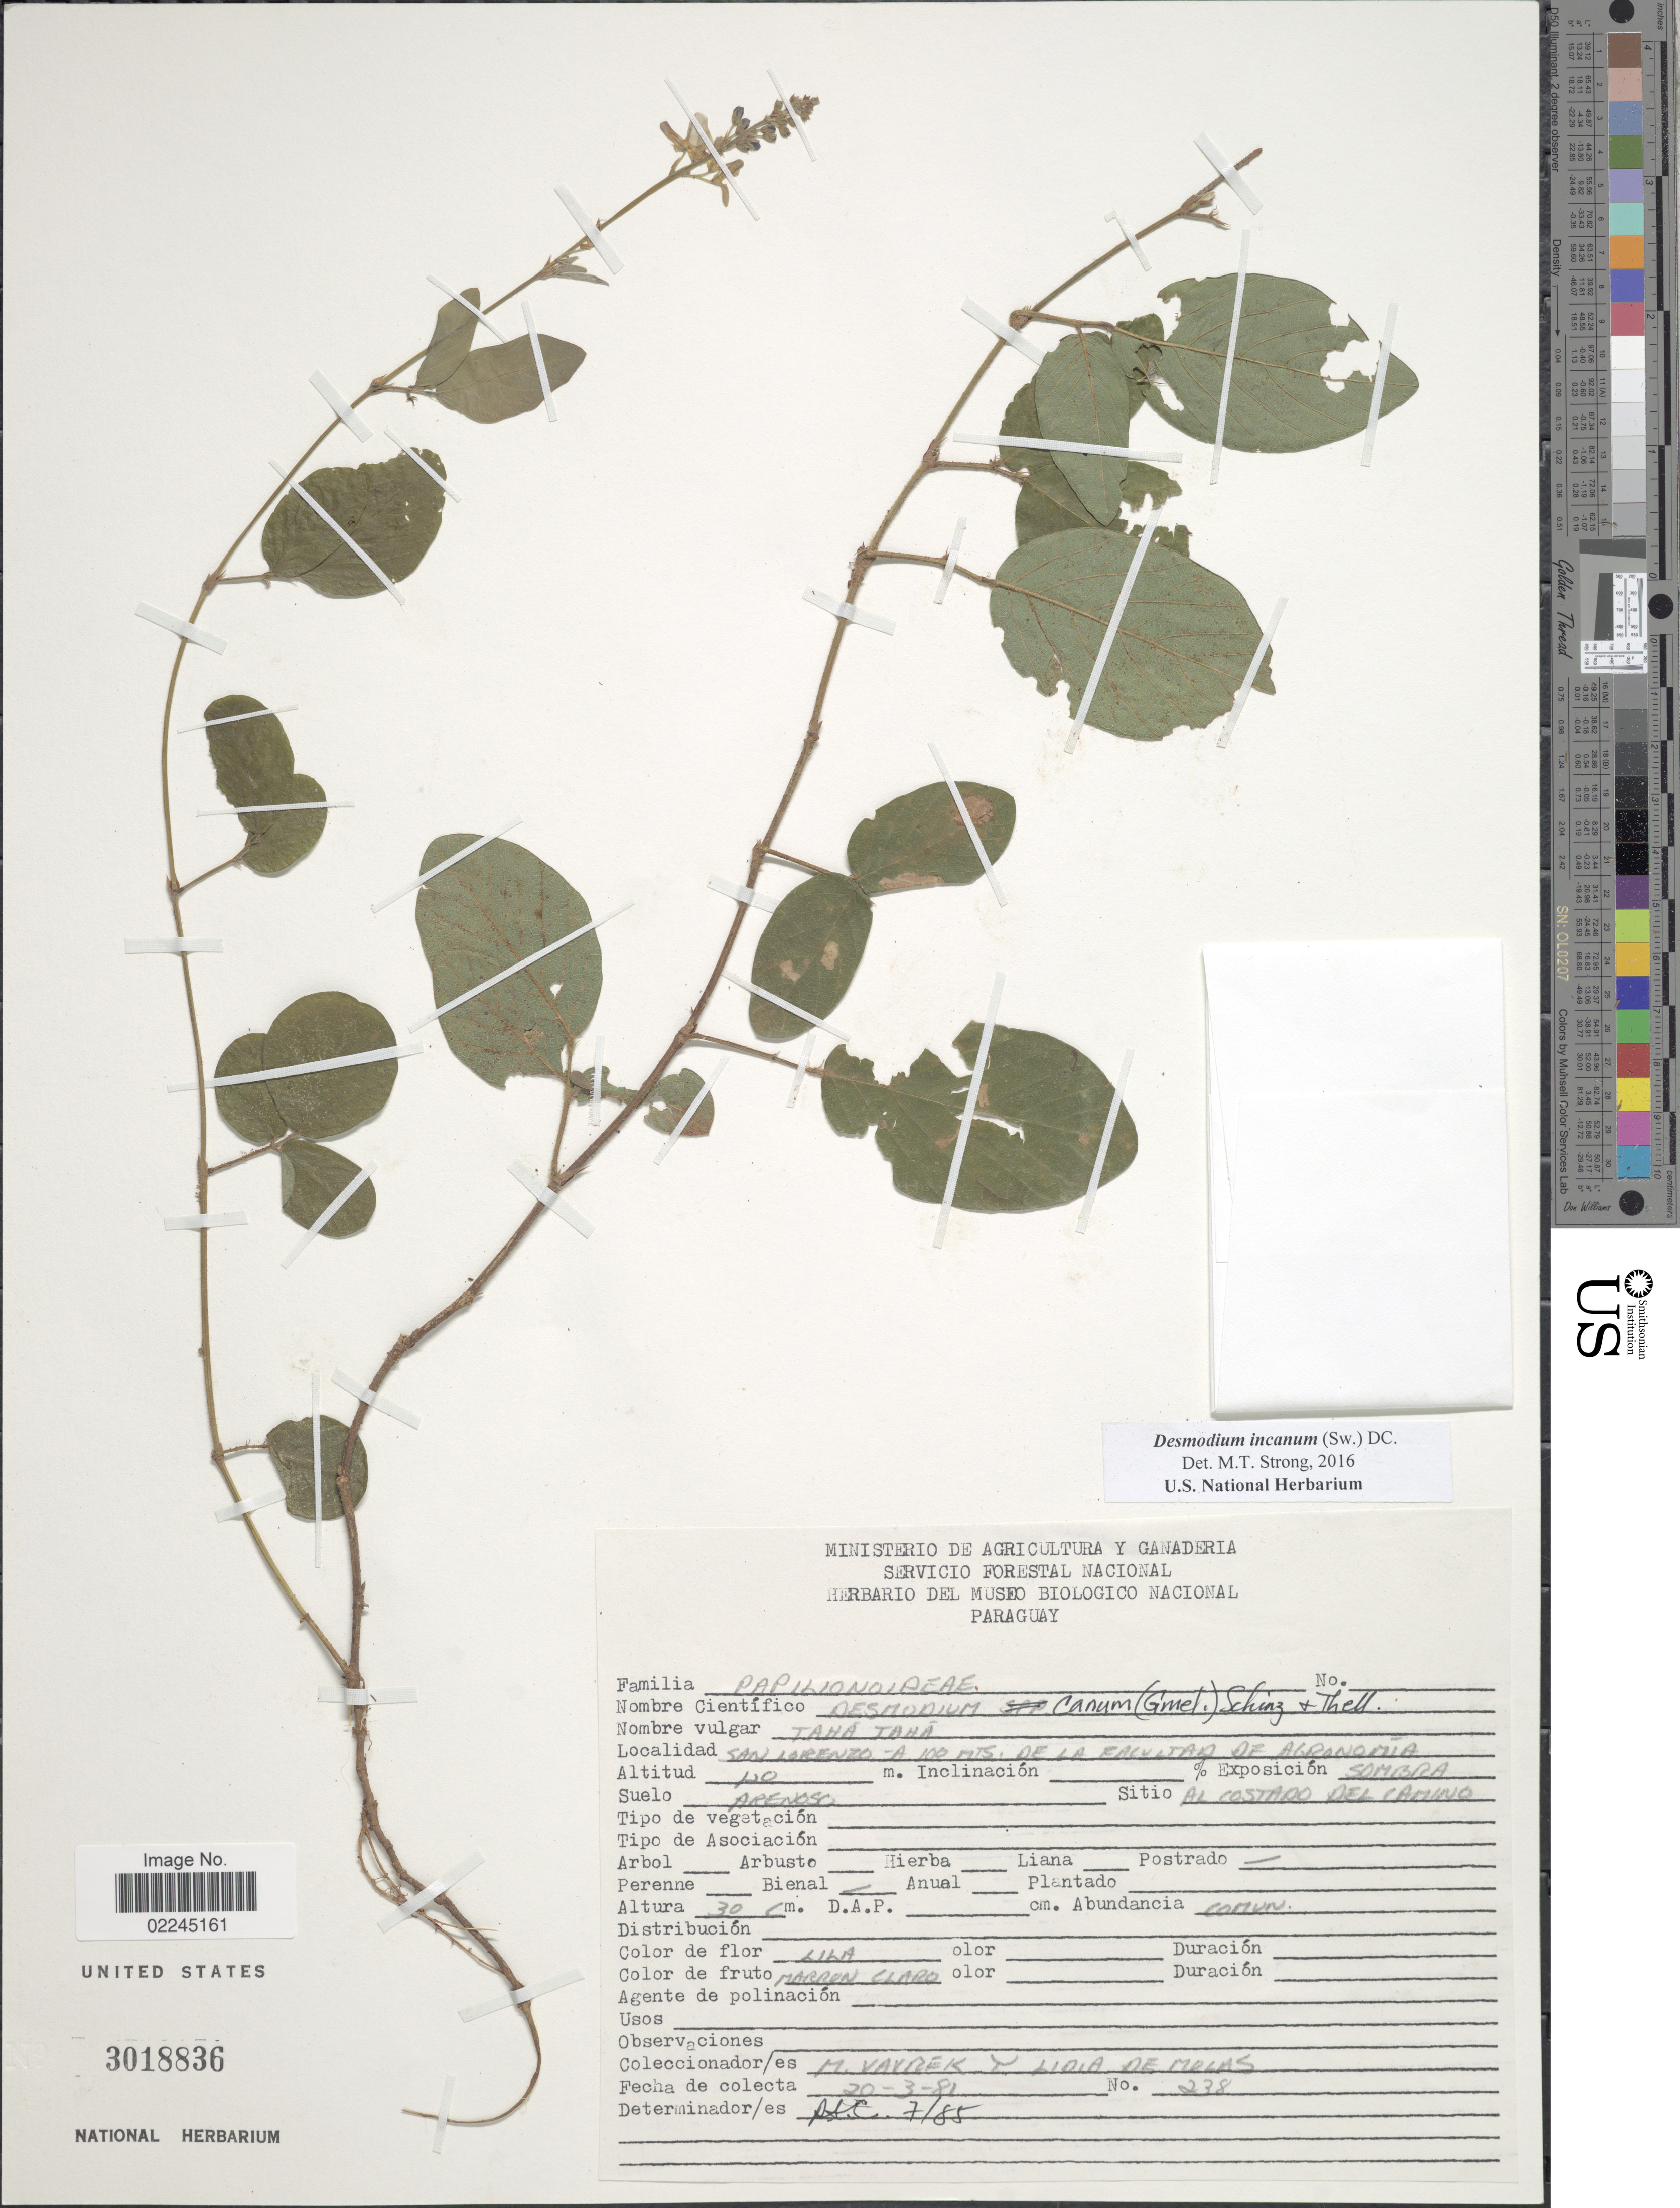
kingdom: Plantae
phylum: Tracheophyta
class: Magnoliopsida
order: Fabales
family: Fabaceae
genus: Desmodium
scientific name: Desmodium incanum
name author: (Sw.) DC.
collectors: M. Vavrek & L. de Molas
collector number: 238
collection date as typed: Transcribed d/m/y: 20/3/81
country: Paraguay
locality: San Lorenzo - A 100 mts. de la facultad de Agronomia. Sombra. Arenoso, al costado del camino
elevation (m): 120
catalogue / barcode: US 3018836